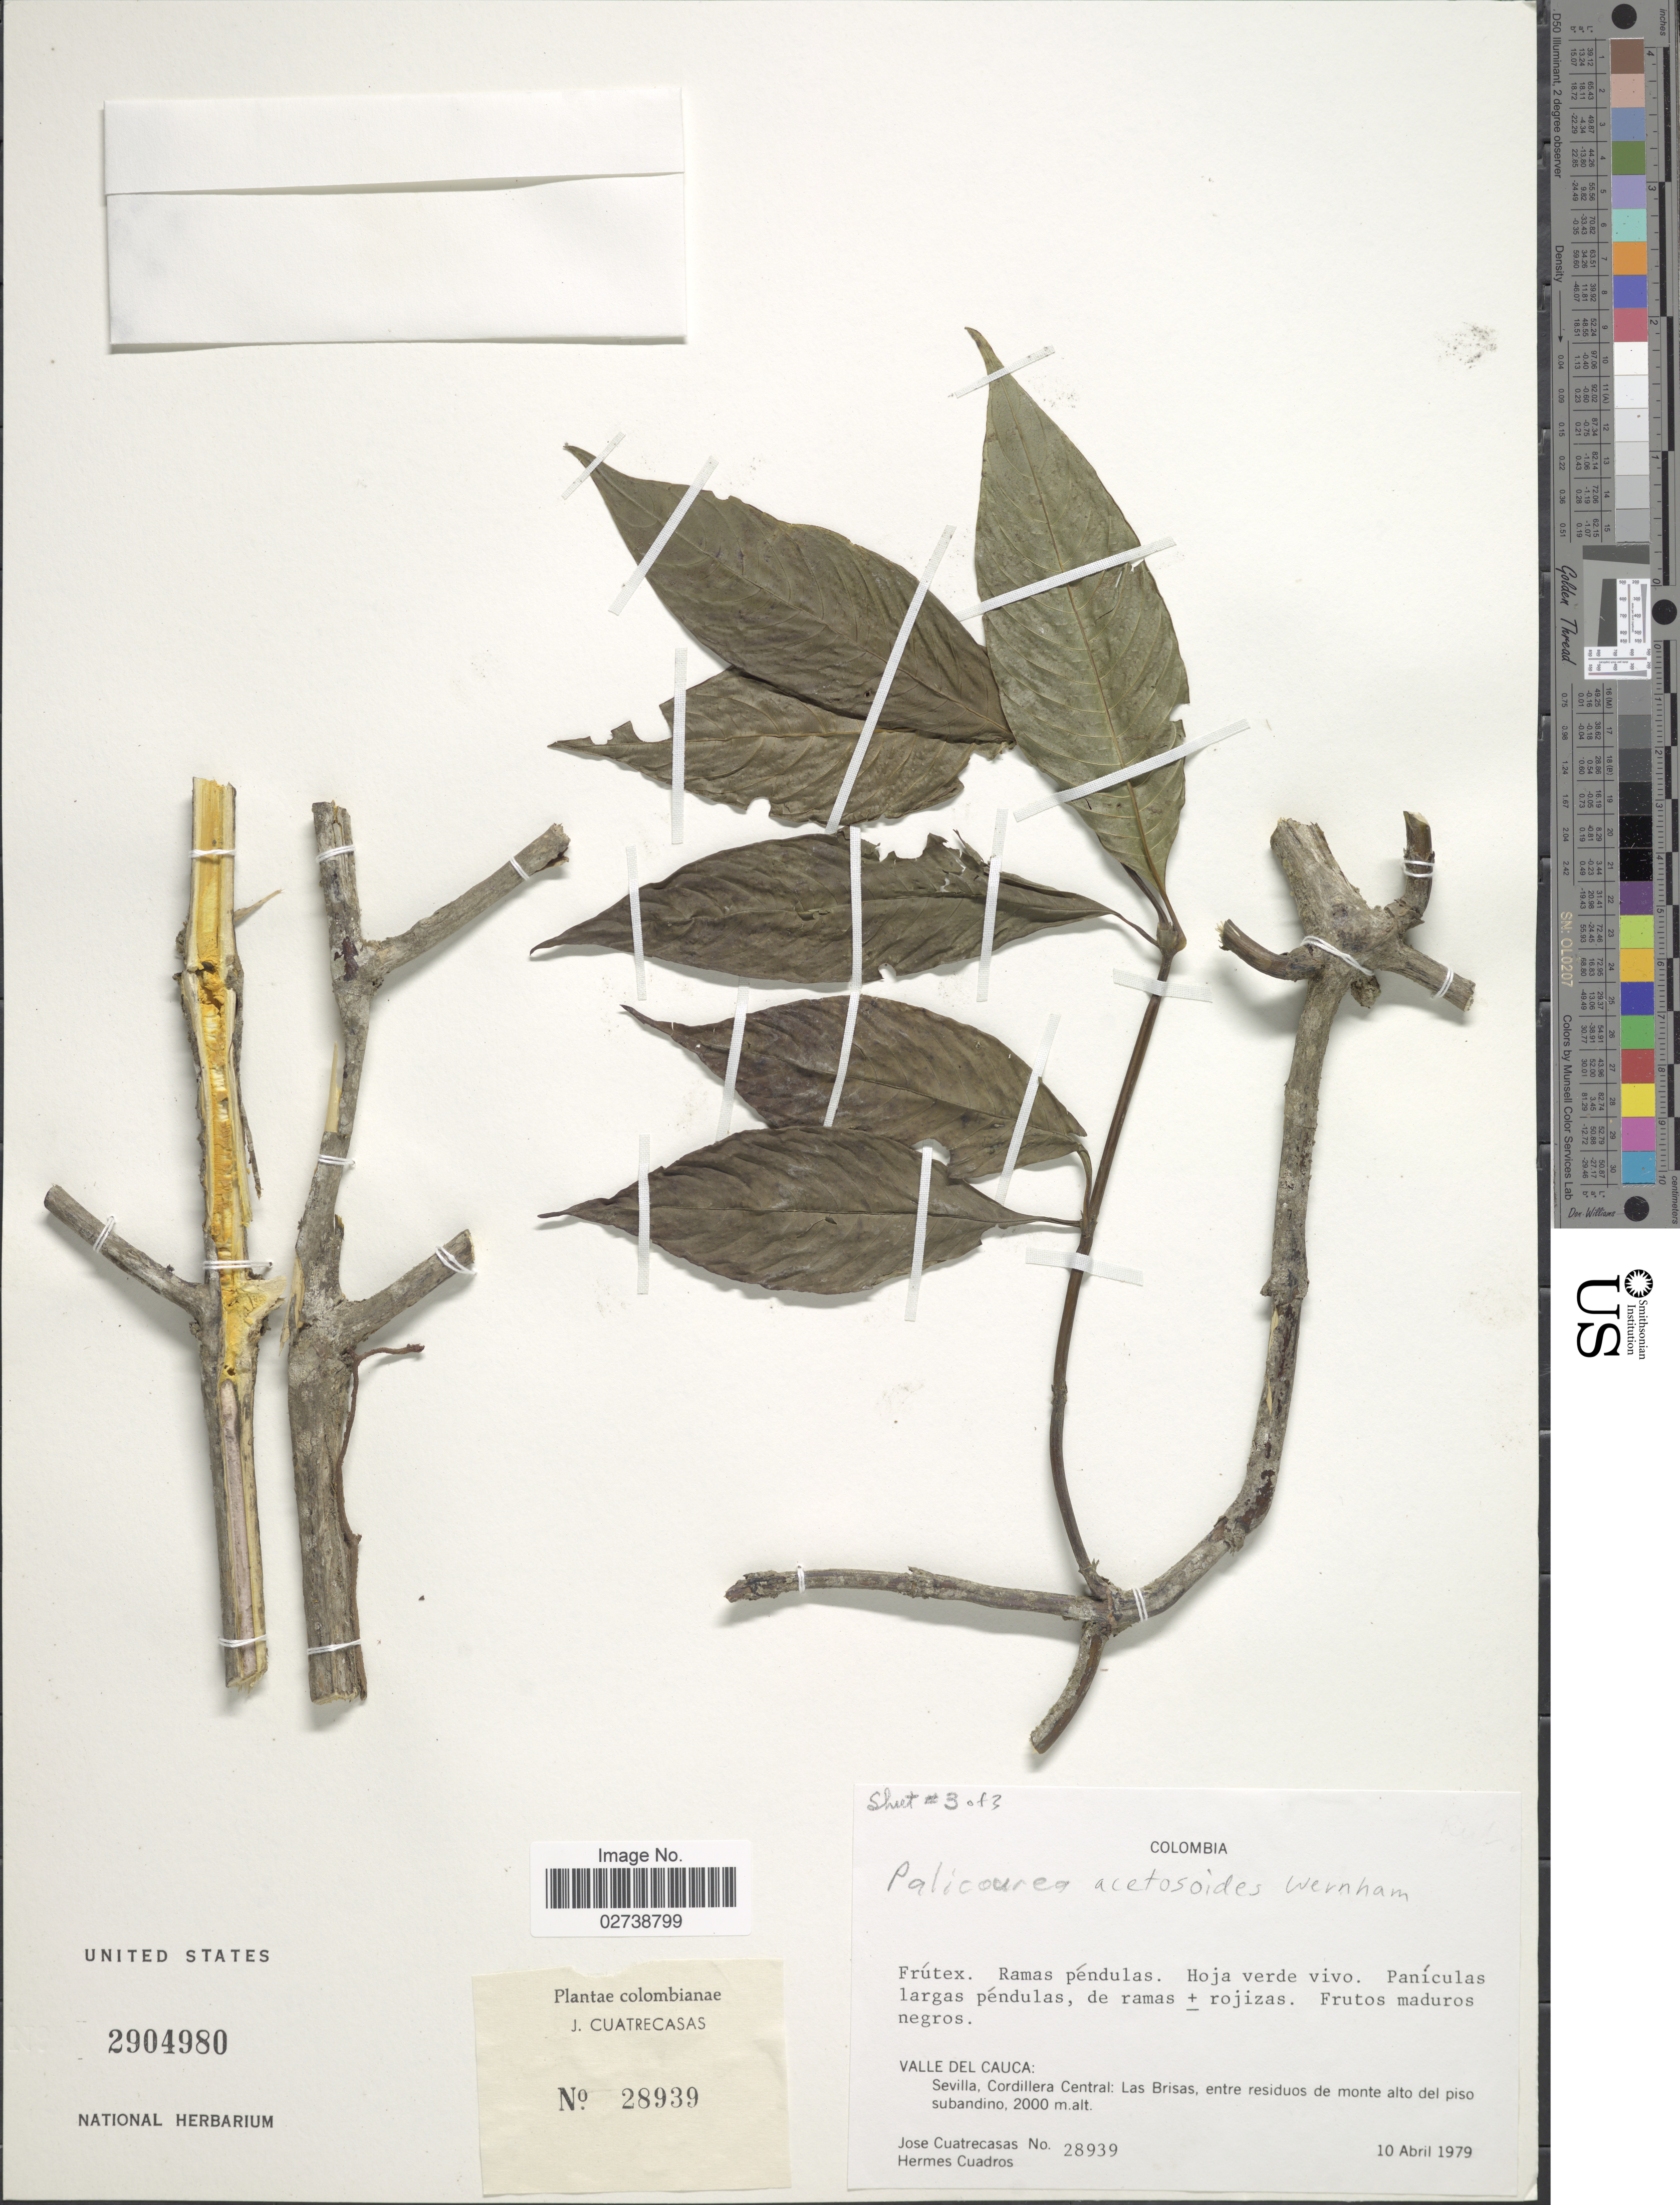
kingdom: Plantae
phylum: Tracheophyta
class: Magnoliopsida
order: Gentianales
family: Rubiaceae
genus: Palicourea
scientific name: Palicourea acetosoides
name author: Wernham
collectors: J. Cuatrecasas & H. Cuadros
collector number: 28939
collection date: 1979-04-10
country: Colombia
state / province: Valle del Cauca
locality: Sevilla, Cordillera Central: Las Brisas, entre residuos de monte alto del piso subandino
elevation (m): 2000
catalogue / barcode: US 2904980